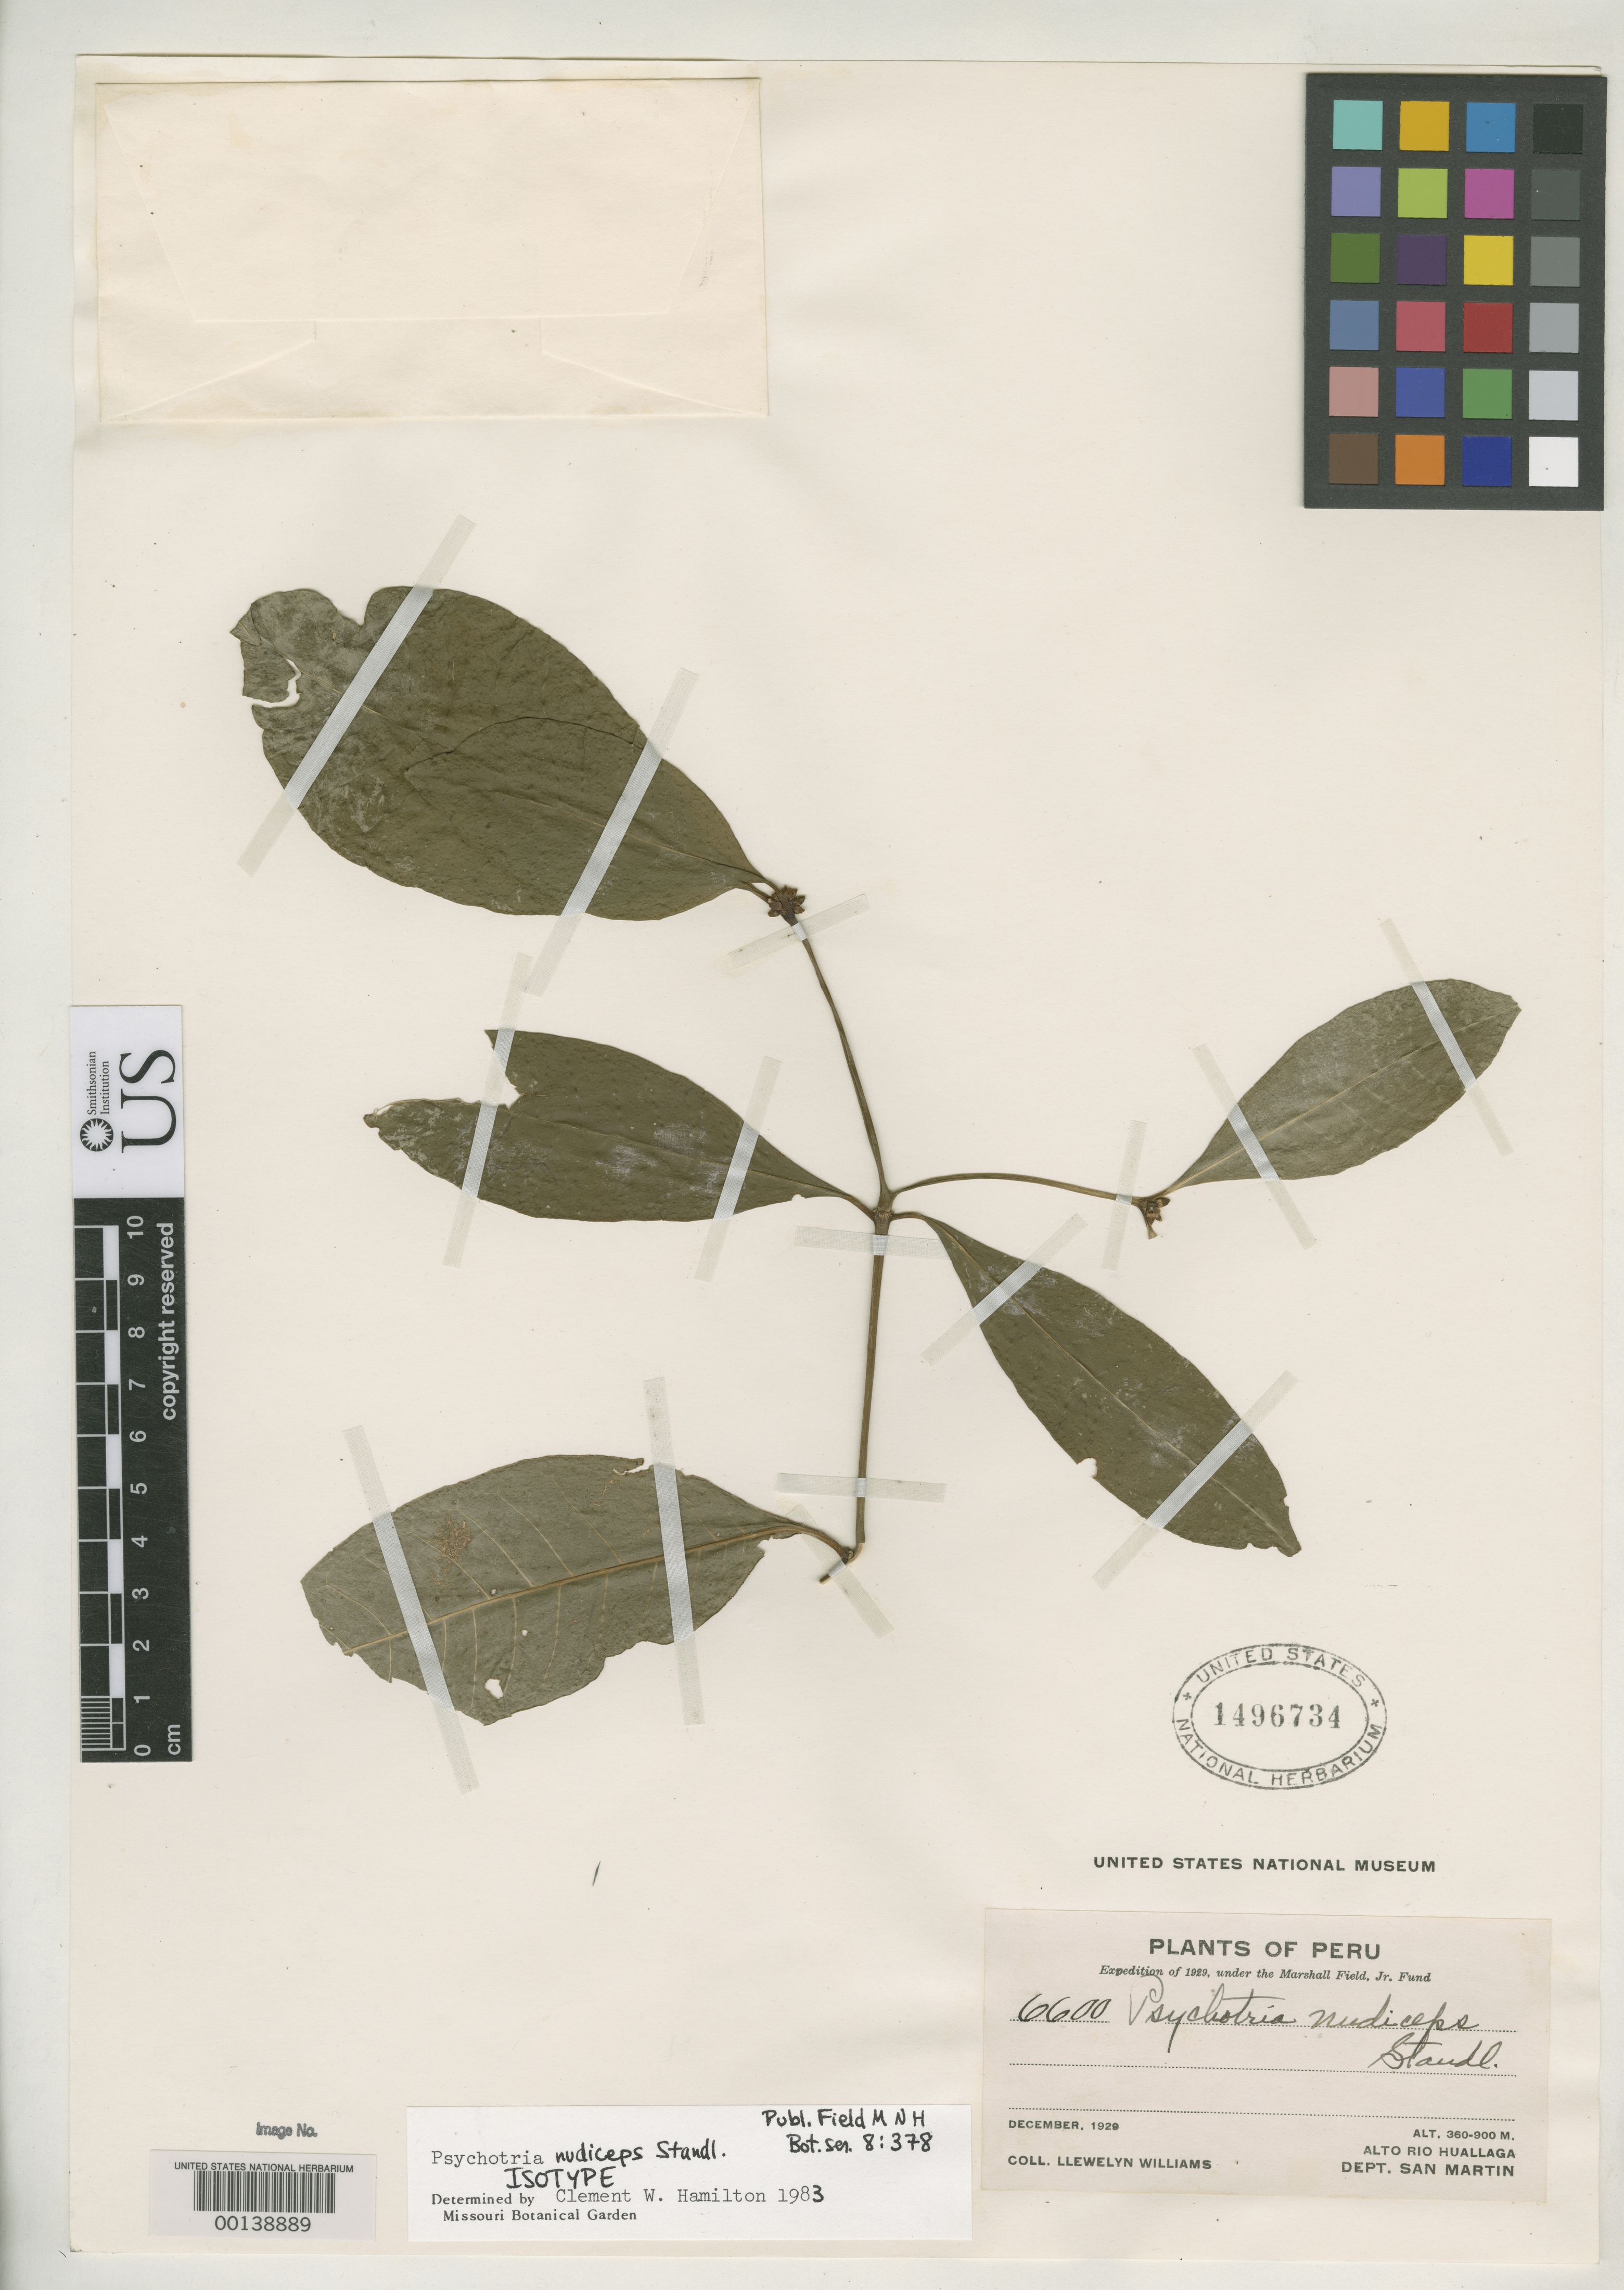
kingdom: Plantae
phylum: Tracheophyta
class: Magnoliopsida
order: Gentianales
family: Rubiaceae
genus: Psychotria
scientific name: Psychotria nudiceps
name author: Standl.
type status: Isotype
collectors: Ll. Williams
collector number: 6600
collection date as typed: Dec 1929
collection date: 1929-12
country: Peru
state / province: San Martín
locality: Alto Rio Huallaga.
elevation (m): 360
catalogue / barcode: US 1496734